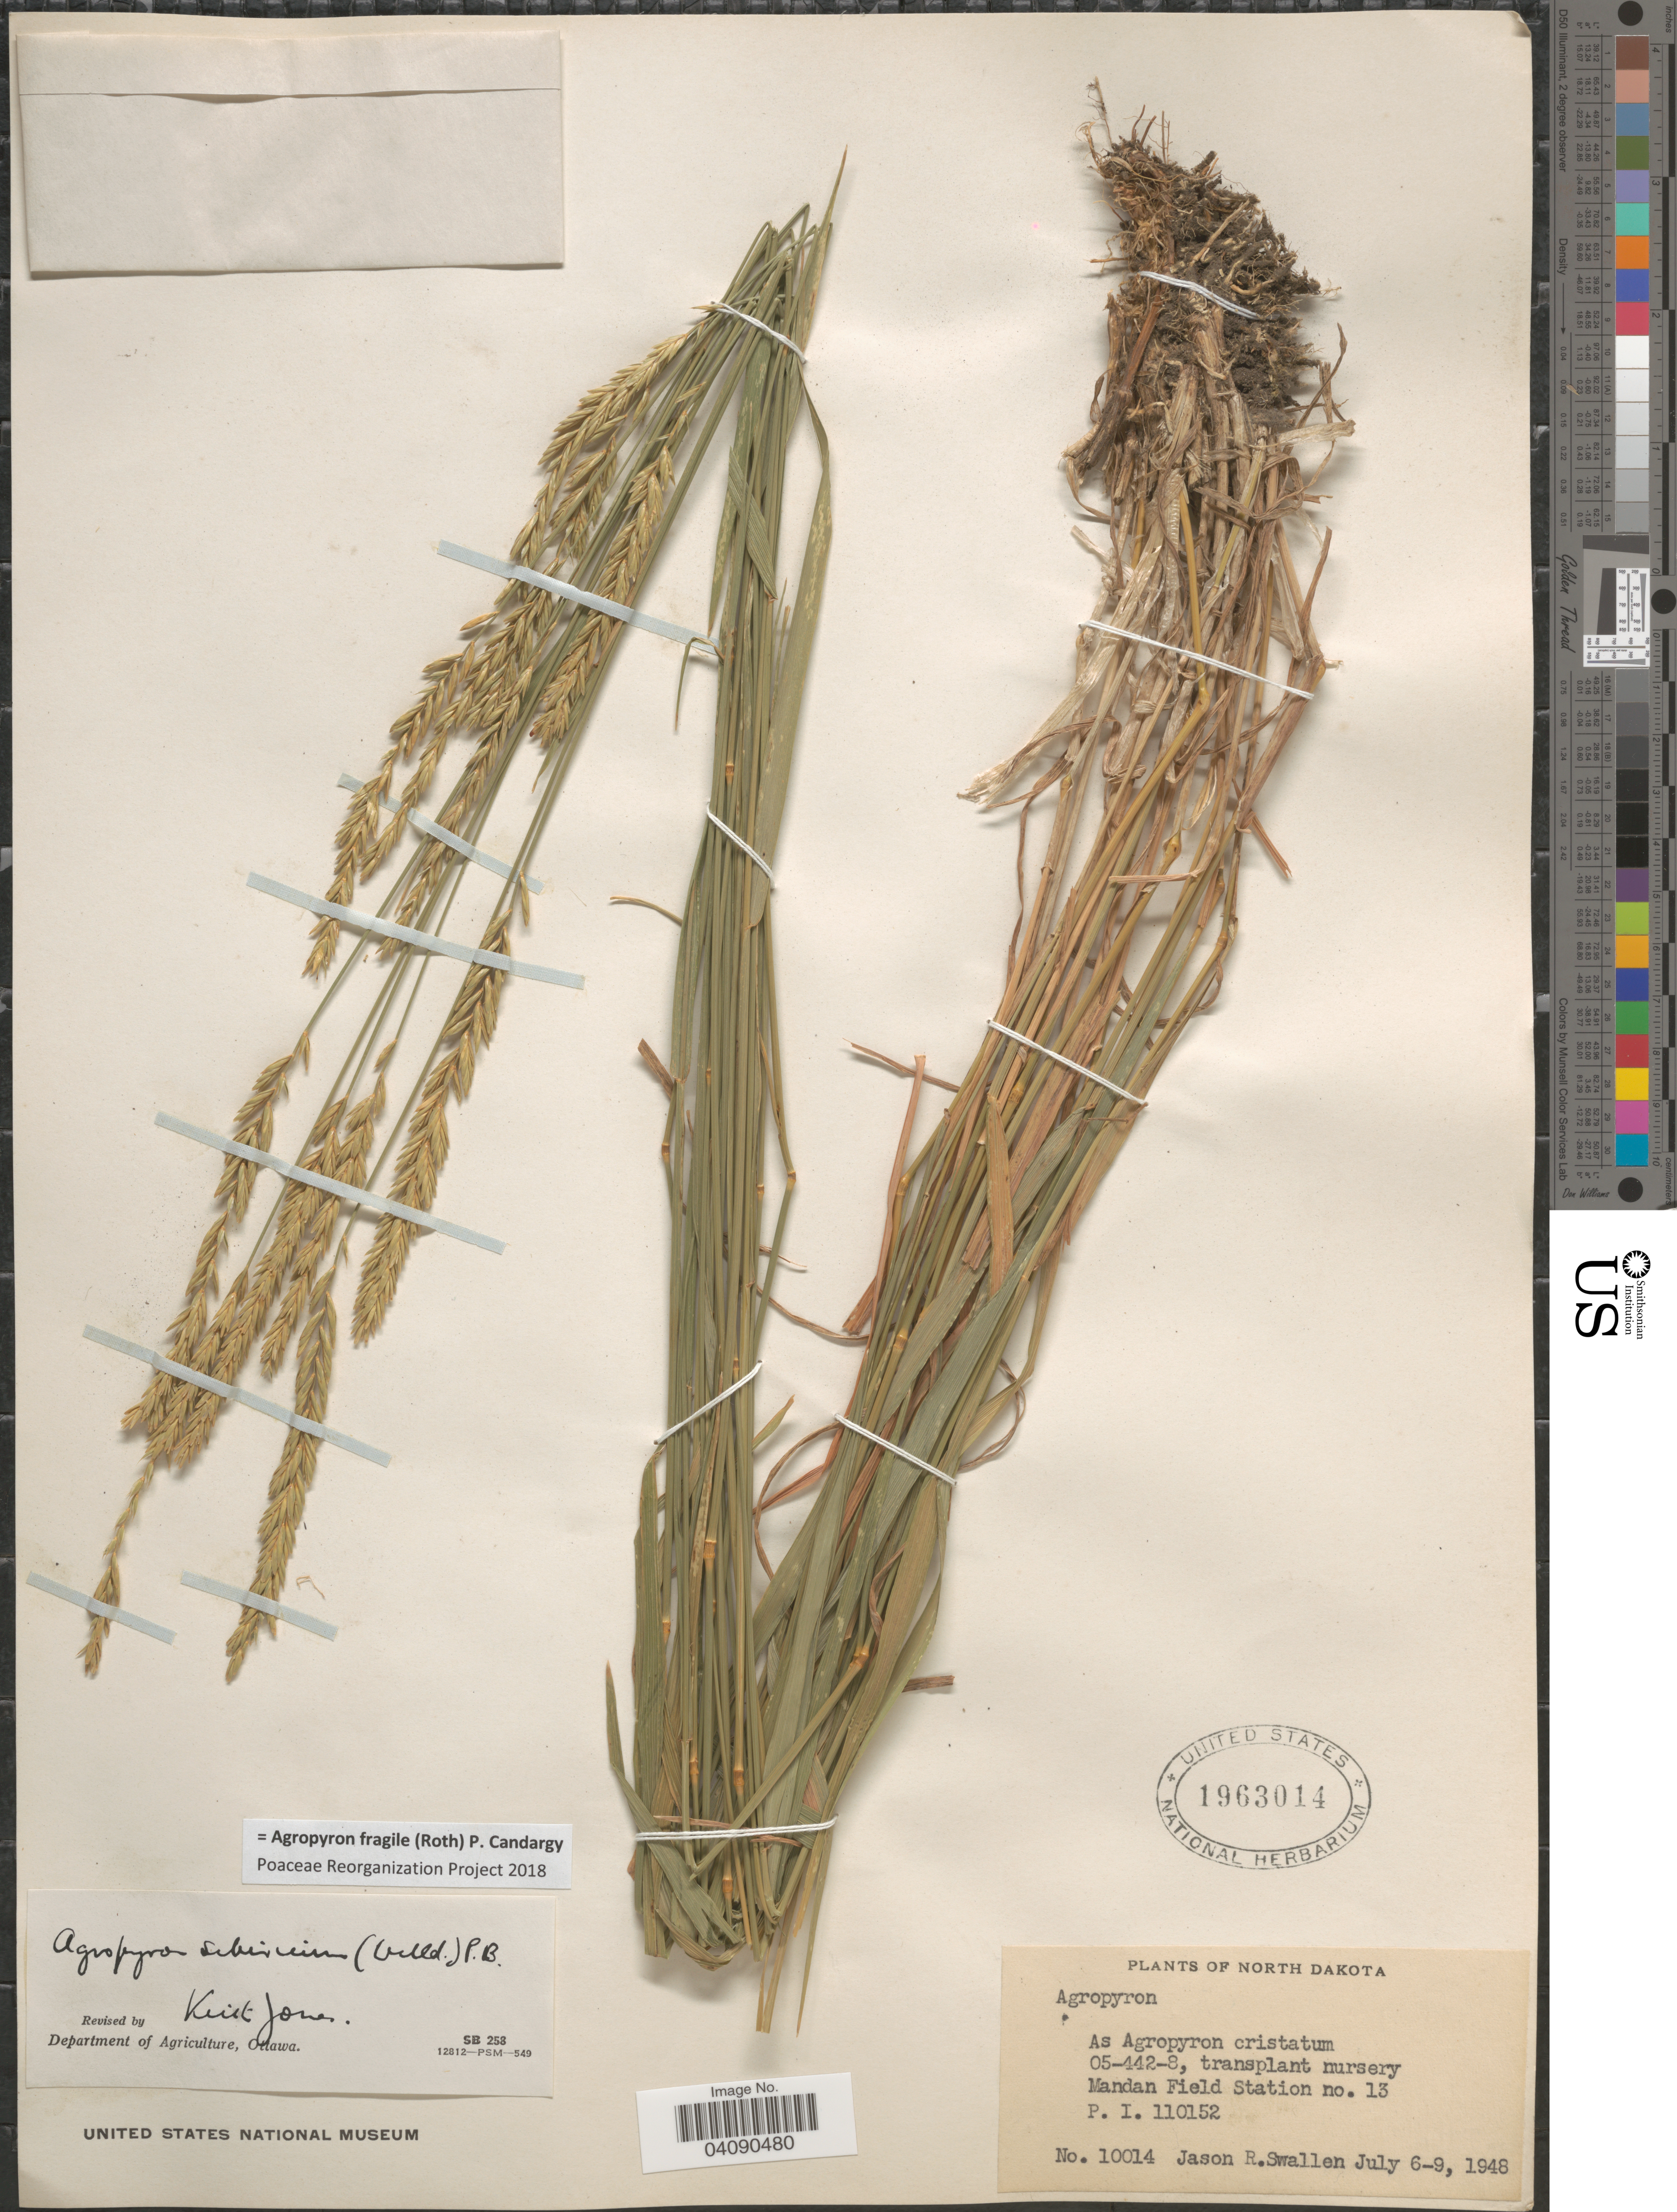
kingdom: Plantae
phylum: Tracheophyta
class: Liliopsida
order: Poales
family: Poaceae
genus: Agropyron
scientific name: Agropyron fragile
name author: (Roth) Candargy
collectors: J. R. Swallen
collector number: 10014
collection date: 1948-07-06/1948-07-09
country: United States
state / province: North Dakota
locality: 05-442-8, transplant nursery. Mandan Field Station no. 13.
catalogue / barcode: US 1963014